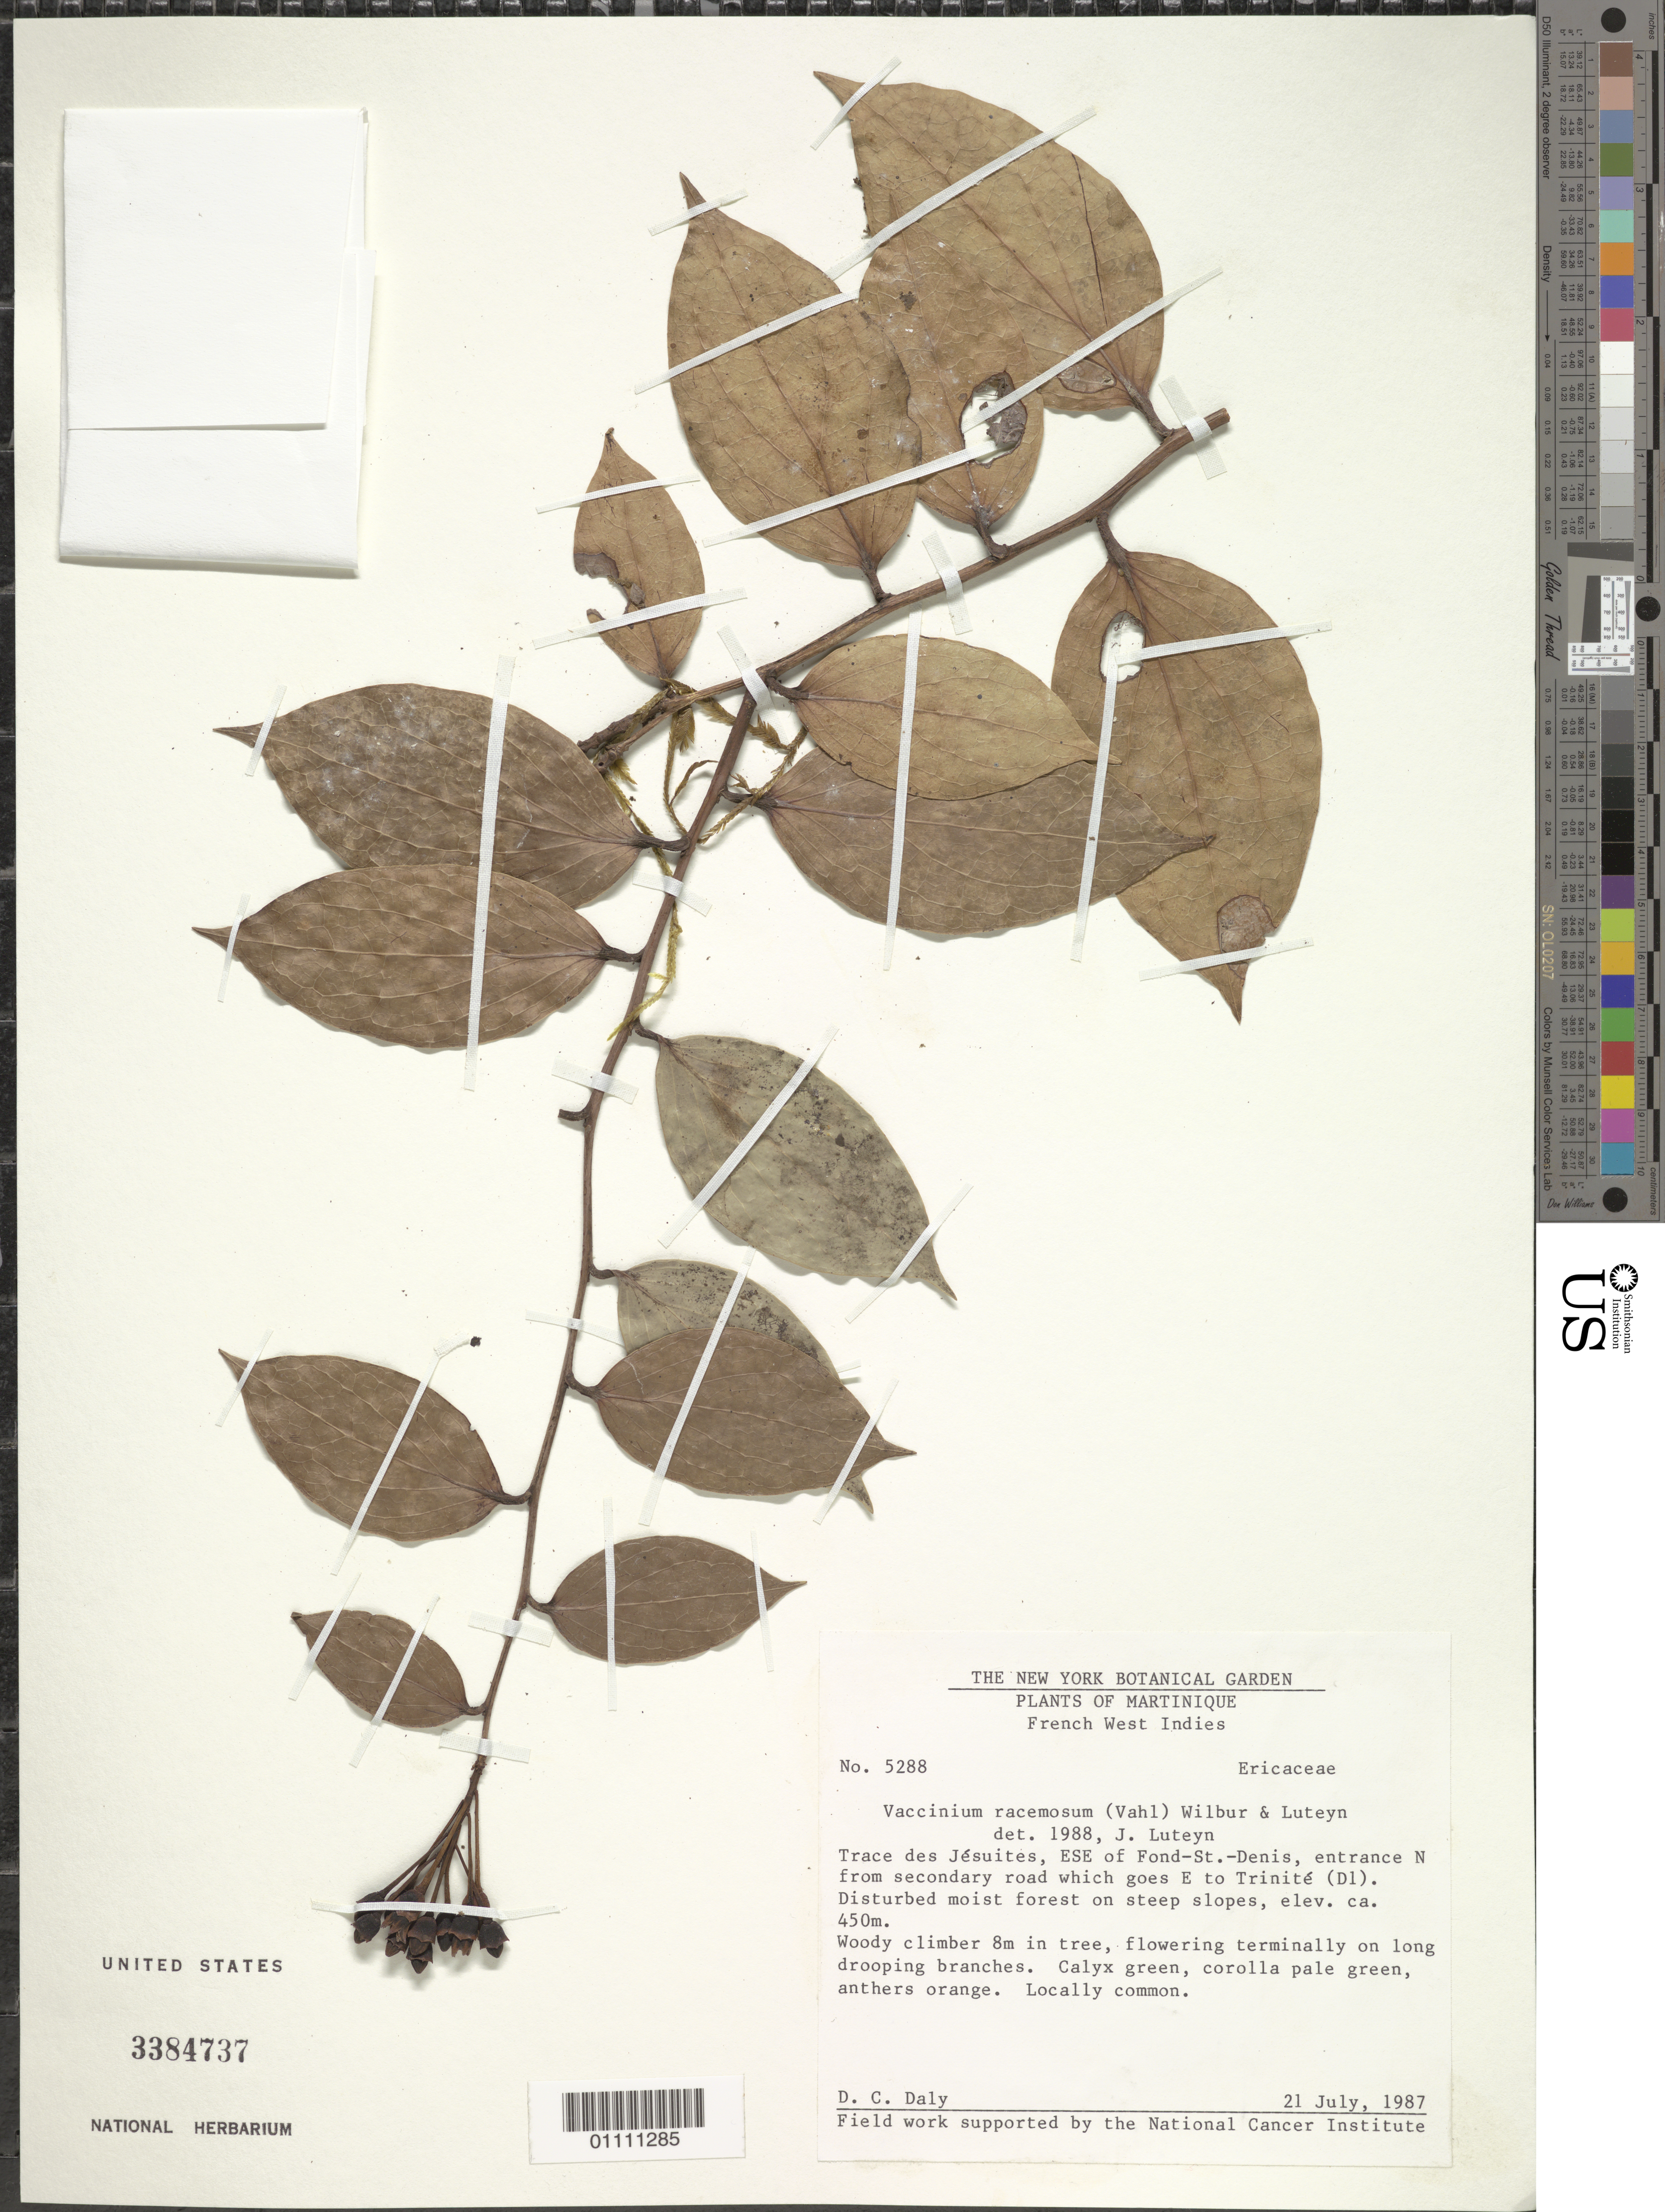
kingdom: Plantae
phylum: Tracheophyta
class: Magnoliopsida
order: Ericales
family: Ericaceae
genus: Vaccinium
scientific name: Vaccinium racemosum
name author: (Vahl) Wilbur & Luteyn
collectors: D. C. Daly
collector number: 5288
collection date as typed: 21 Jul 1987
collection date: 1987-07-21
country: Martinique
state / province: La Trinité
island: Martinique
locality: Trace des Jesuites, ESE of Fond-St.-Denis, entrance N from secondary road which goes E to Trinite. Disturbed moist forest on steep slopes.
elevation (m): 450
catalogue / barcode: US 3384737